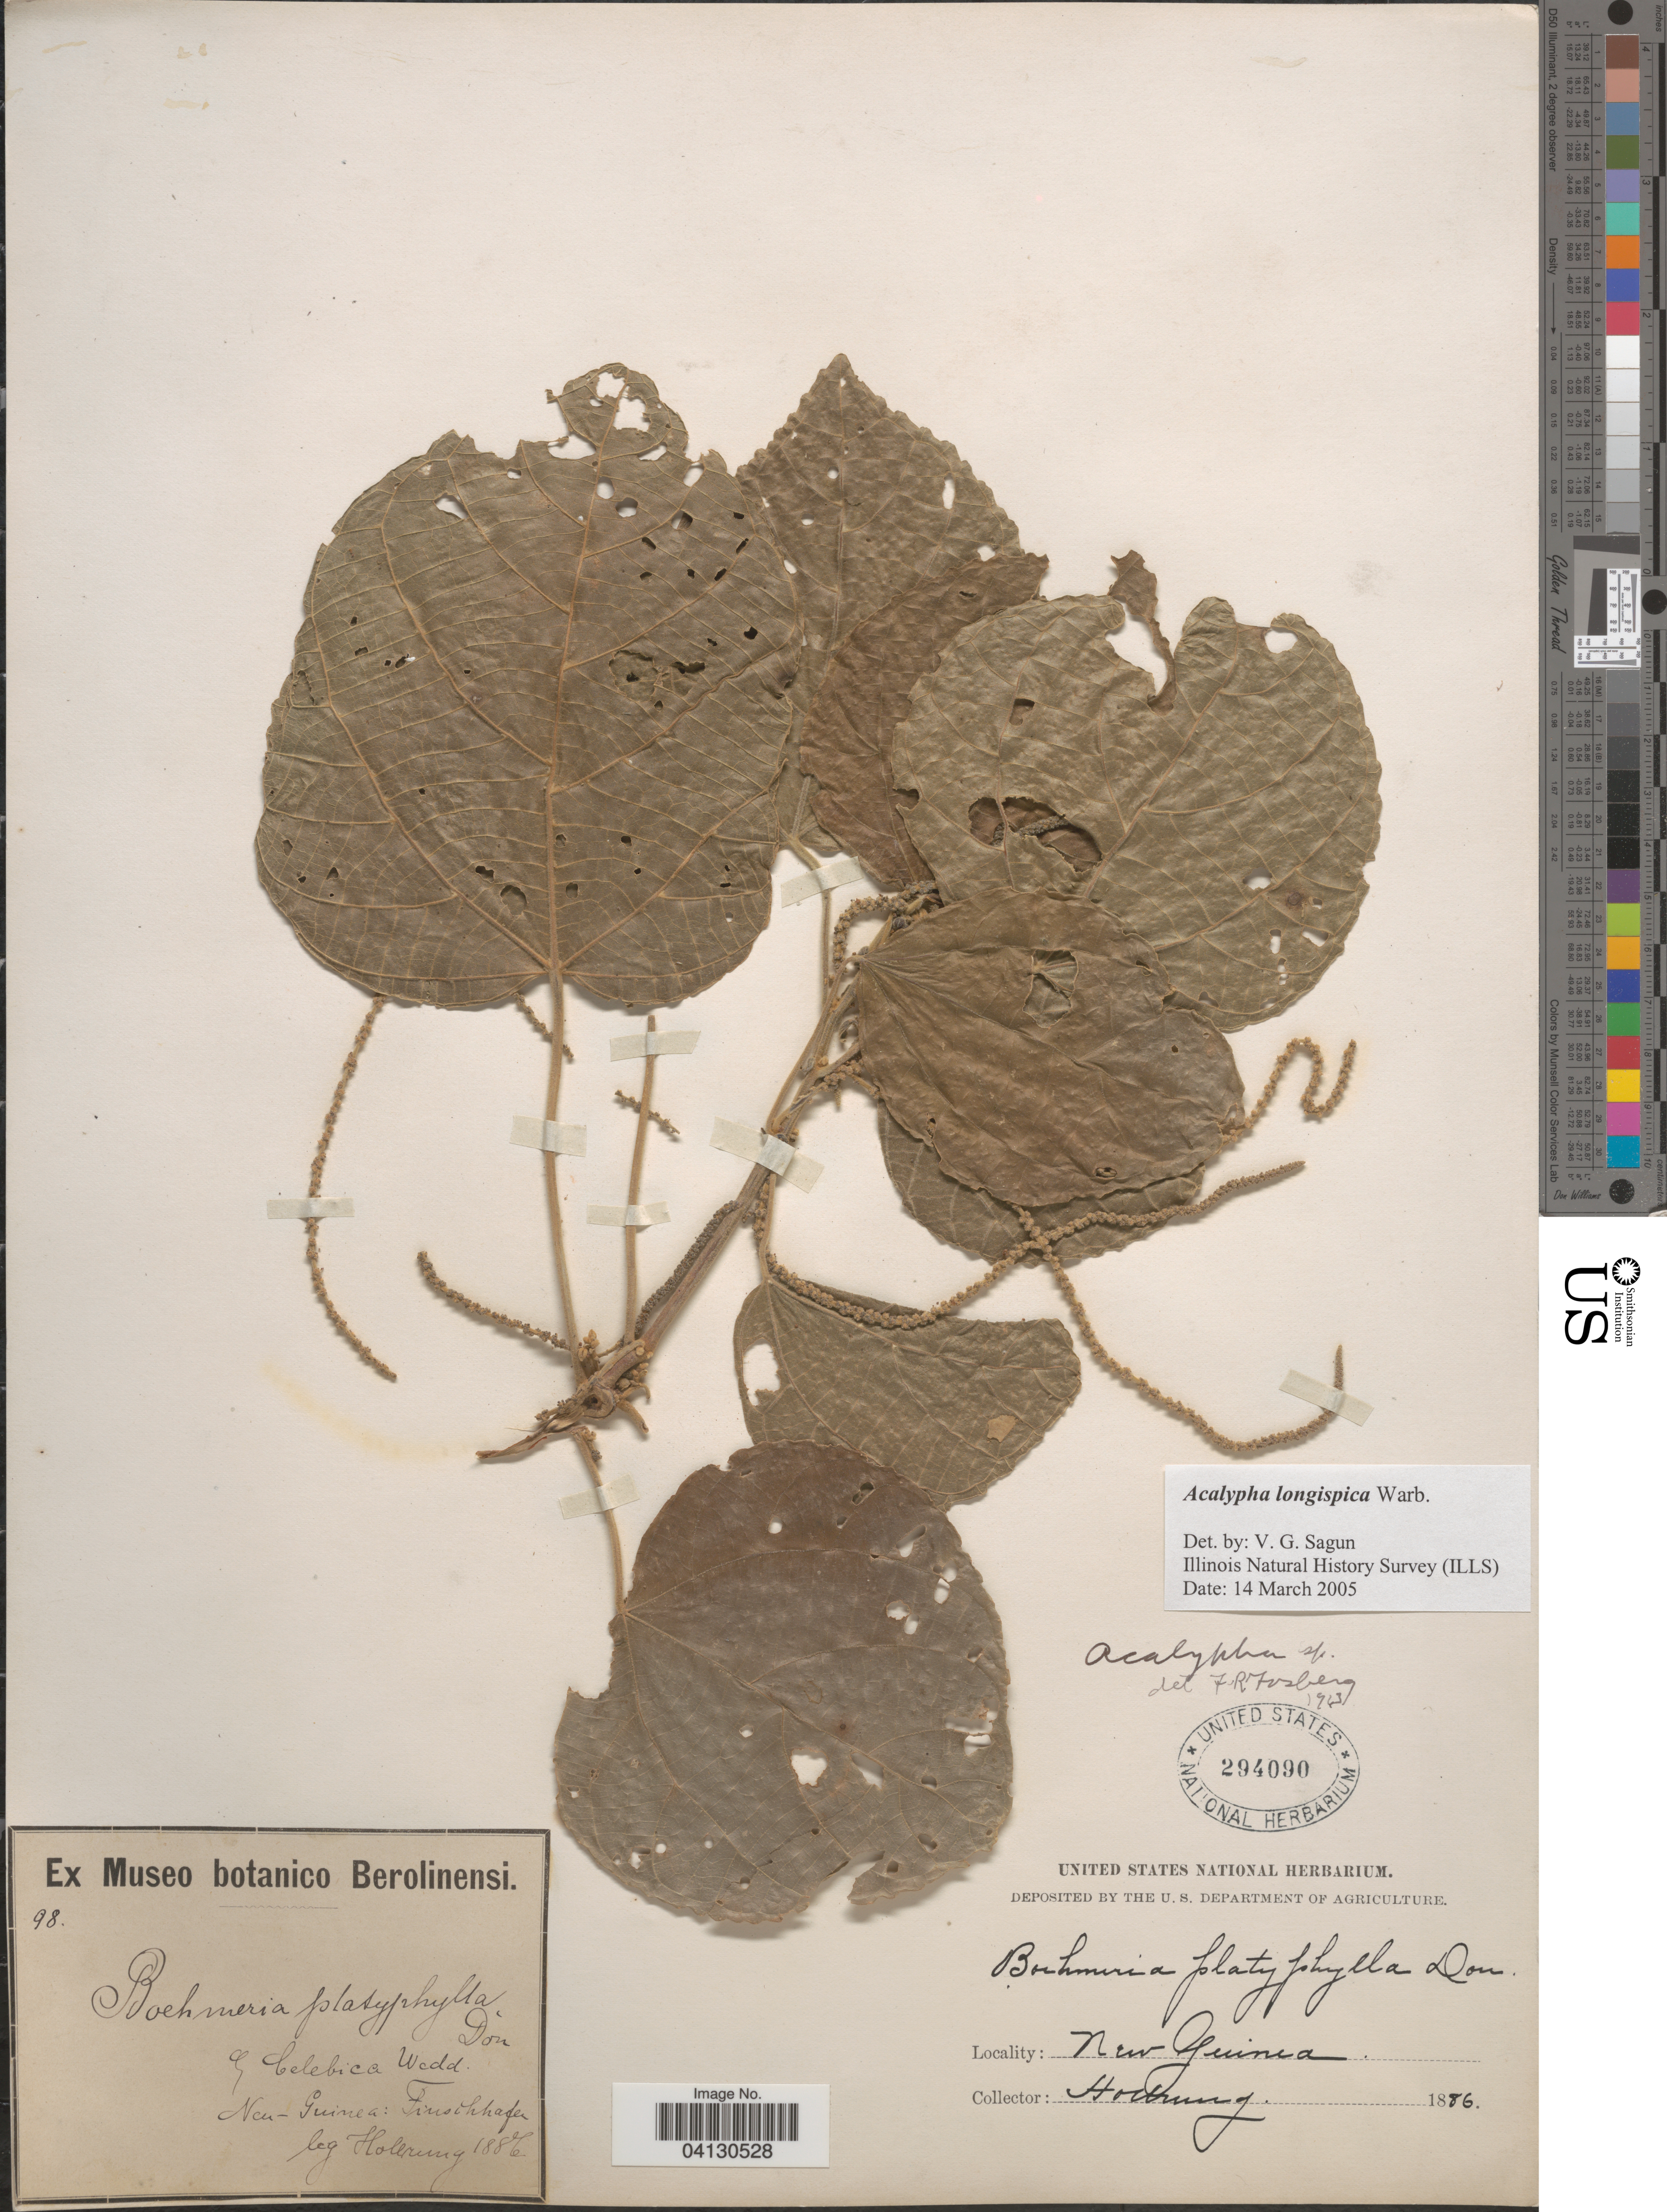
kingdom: Plantae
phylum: Tracheophyta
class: Magnoliopsida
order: Malpighiales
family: Euphorbiaceae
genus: Acalypha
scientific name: Acalypha longispica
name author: Warb.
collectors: Hollrung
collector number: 98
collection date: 1886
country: Papua New Guinea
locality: Neu-Guinea: Finschhafen.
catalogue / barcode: US 294090